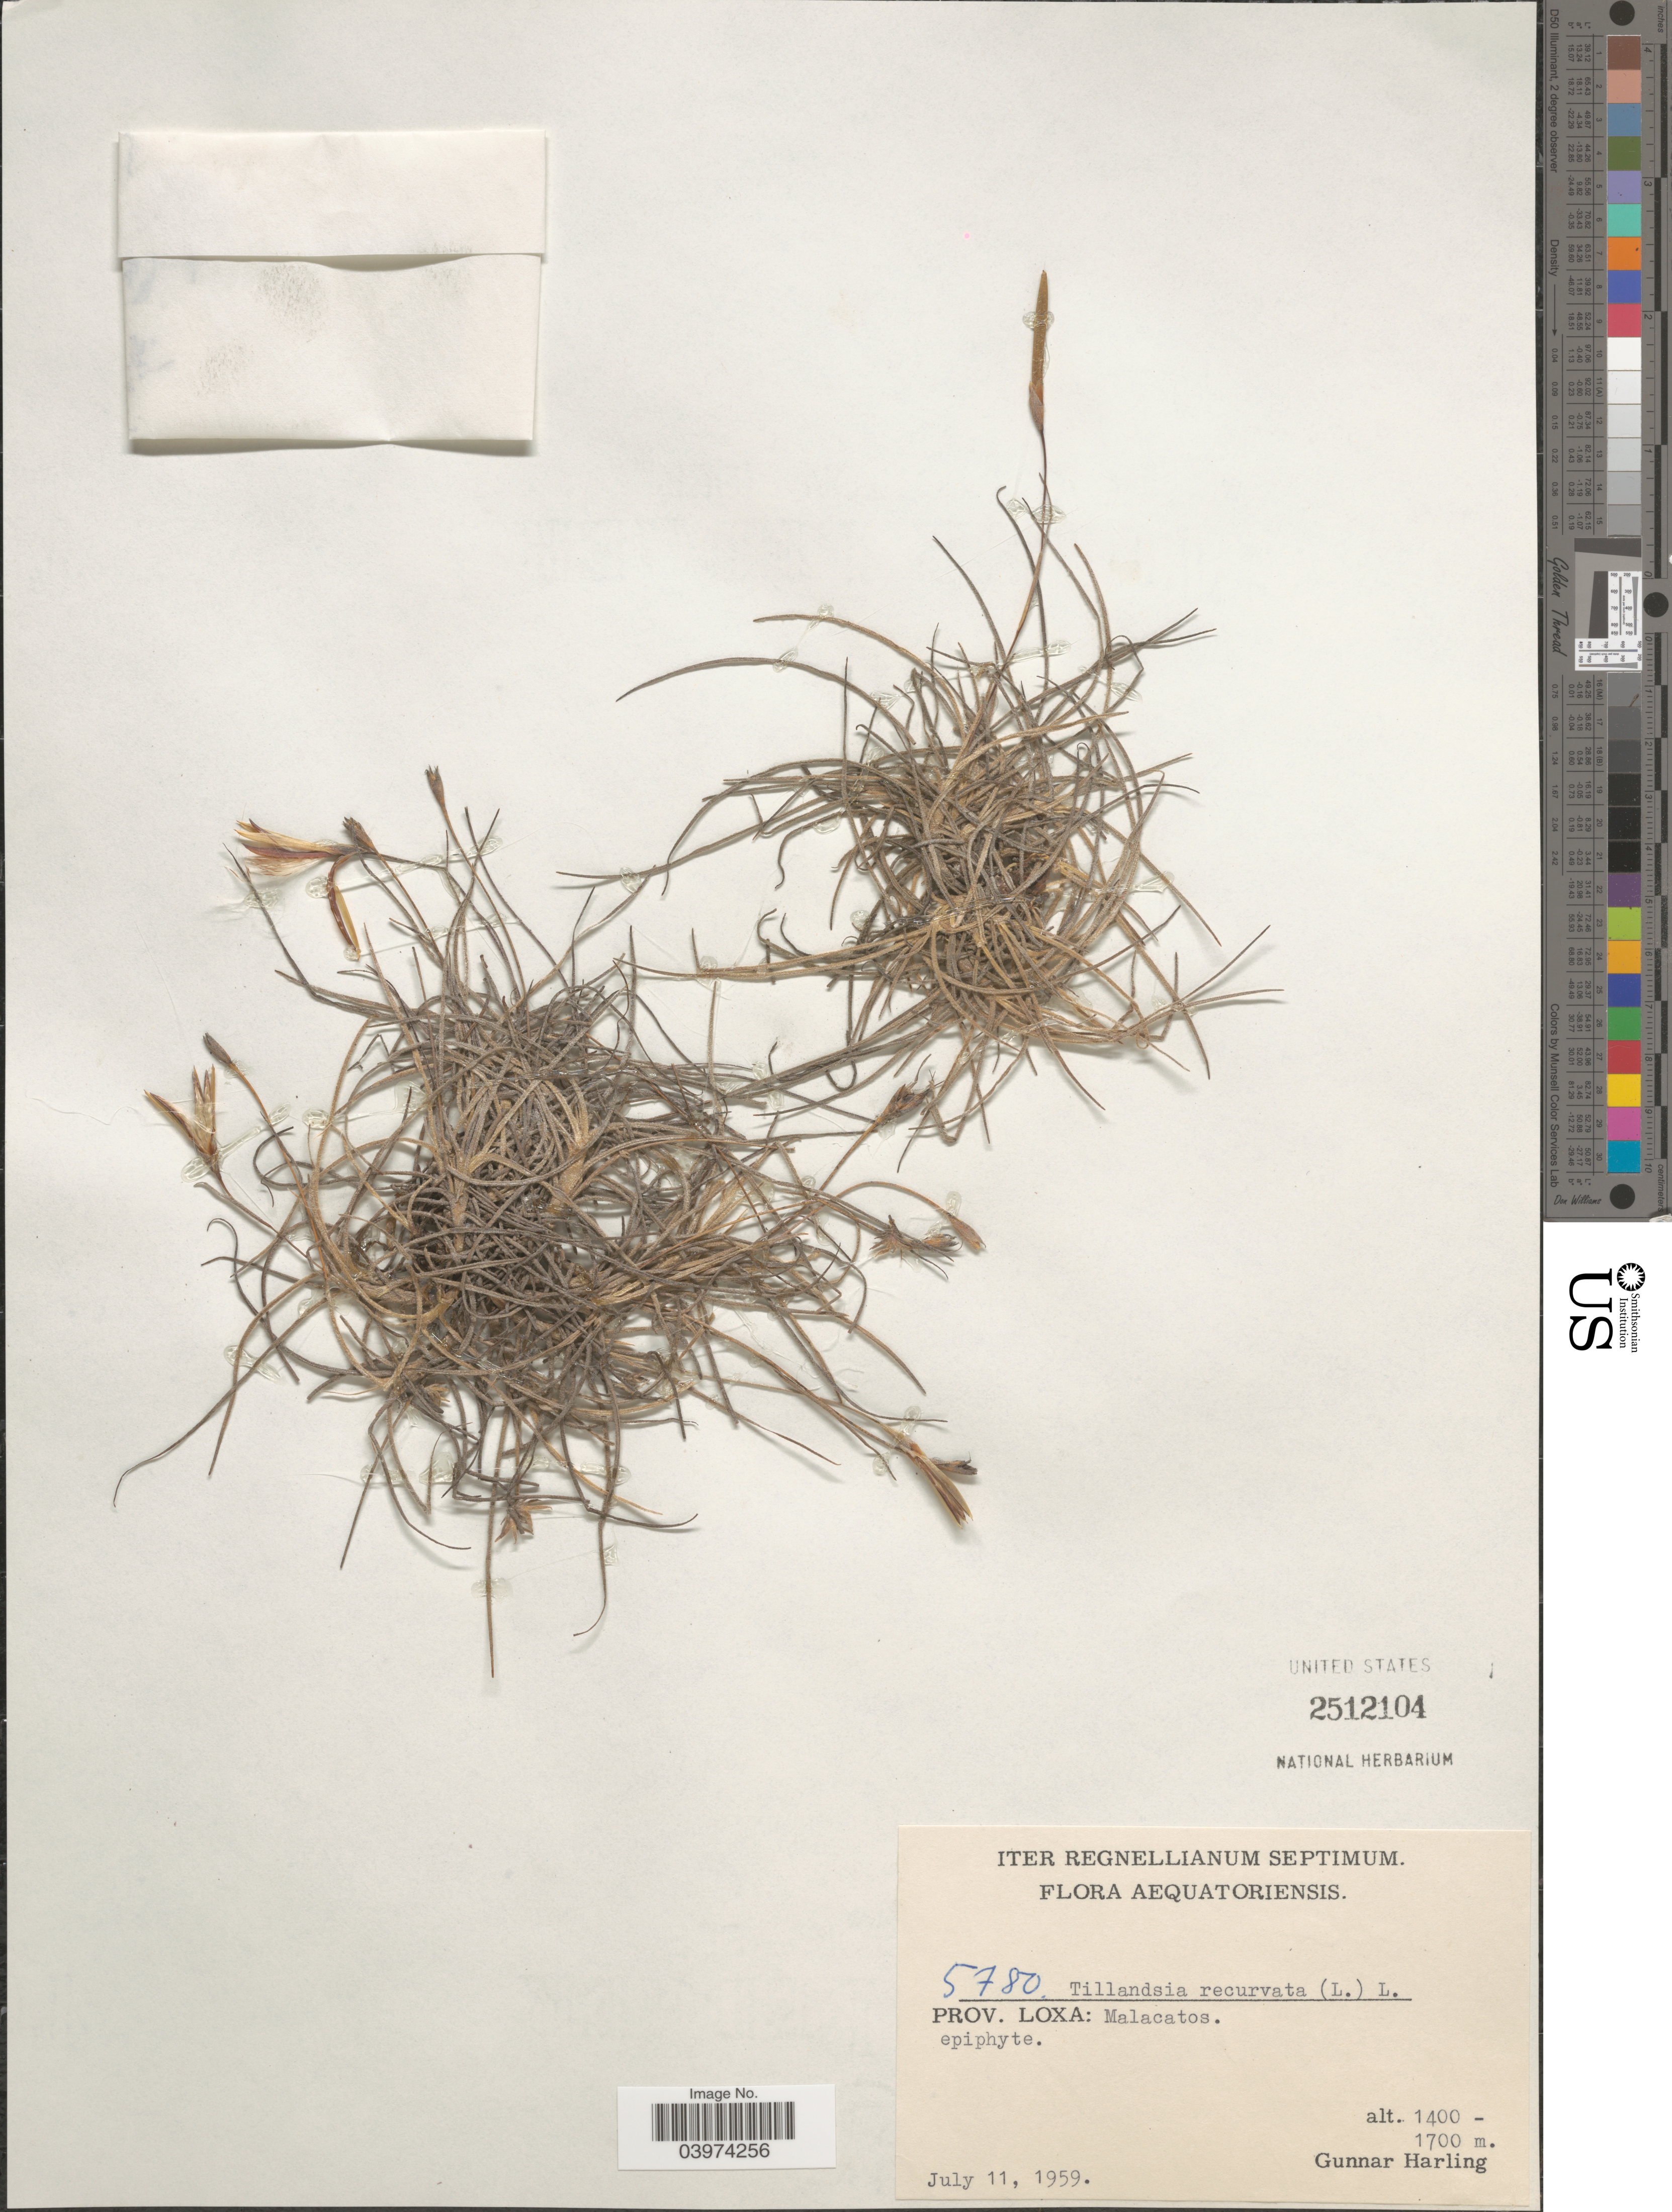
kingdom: Plantae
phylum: Tracheophyta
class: Liliopsida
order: Poales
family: Bromeliaceae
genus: Tillandsia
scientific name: Tillandsia recurvata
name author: L.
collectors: G. Harling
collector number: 5780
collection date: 1959-07-11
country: Ecuador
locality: Aequatoriensis. Prov. Loxa: Malacatos.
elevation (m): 1400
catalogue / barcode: US 2512104